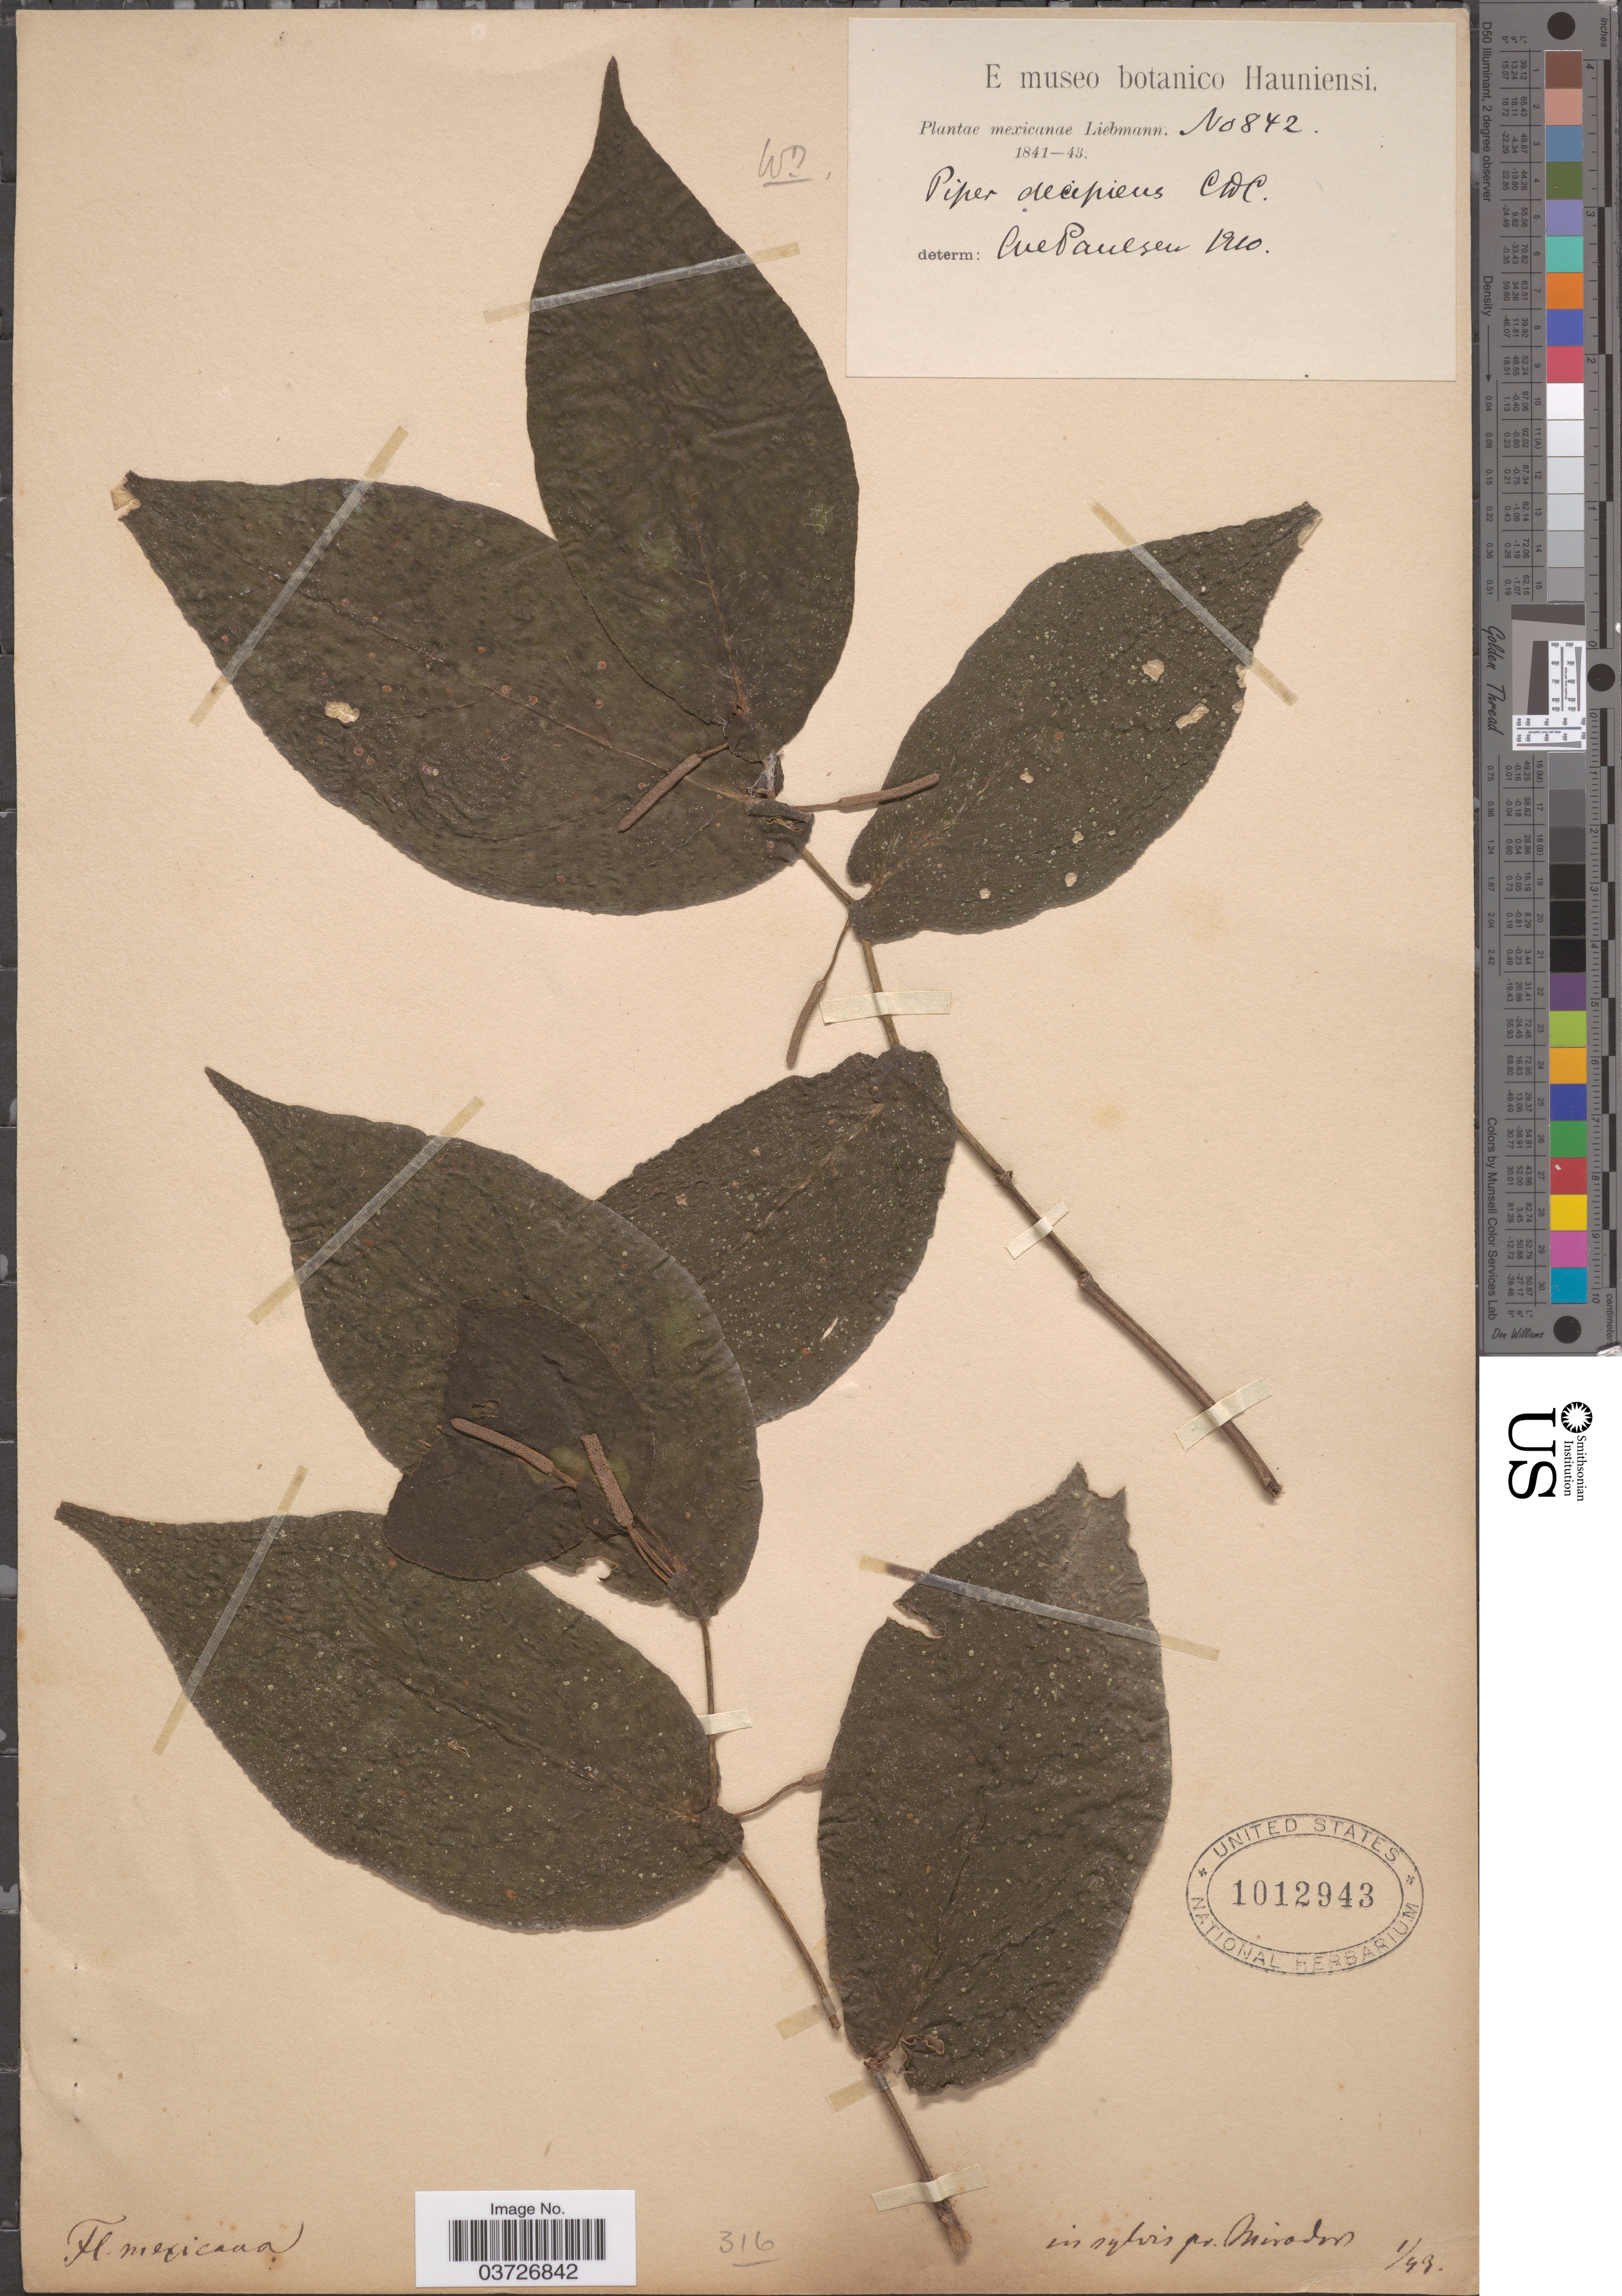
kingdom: Plantae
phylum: Tracheophyta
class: Magnoliopsida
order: Piperales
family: Piperaceae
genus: Piper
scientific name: Piper decipiens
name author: C. DC.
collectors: Liebmann, --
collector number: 842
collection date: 1843-01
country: Mexico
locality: In sylvis pr. Mirador.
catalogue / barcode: US 1012943